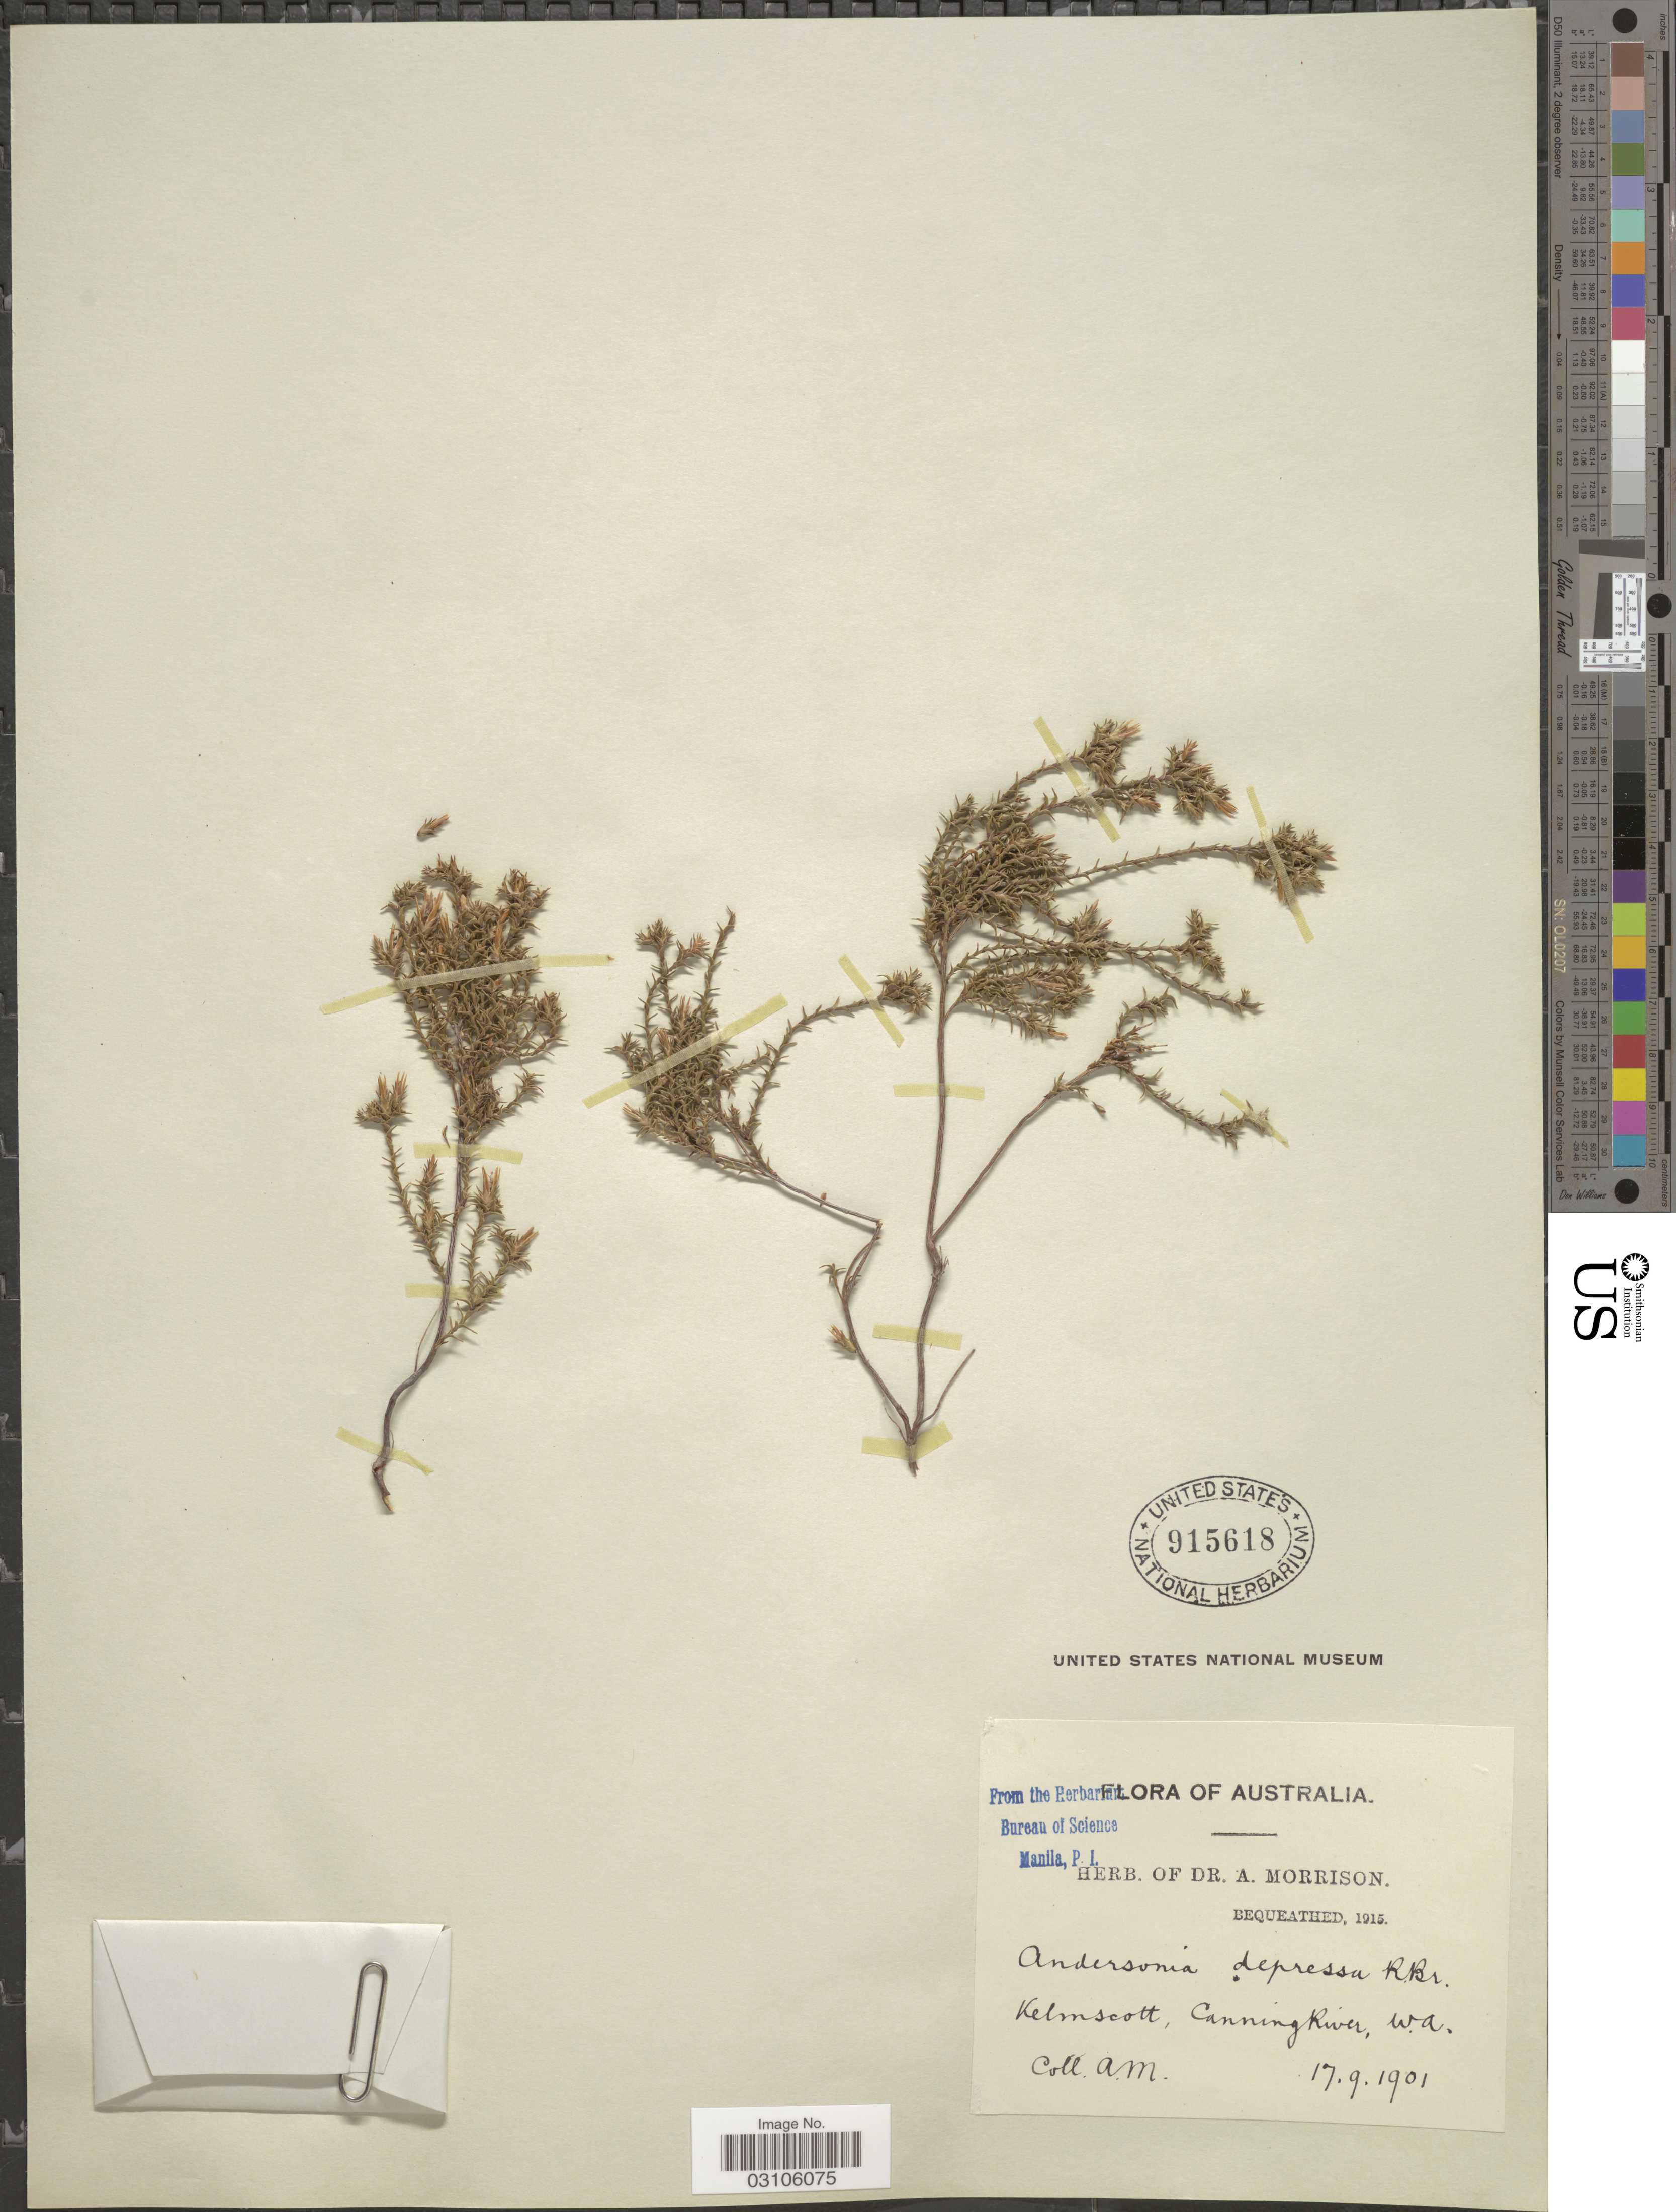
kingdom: Plantae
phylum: Tracheophyta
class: Magnoliopsida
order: Ericales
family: Ericaceae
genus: Andersonia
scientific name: Andersonia depressa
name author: R. Br.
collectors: A. Morrison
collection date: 1901-09-17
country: Australia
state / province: Western Australia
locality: Kelmscott, Canning River, W. A.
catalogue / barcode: US 915618